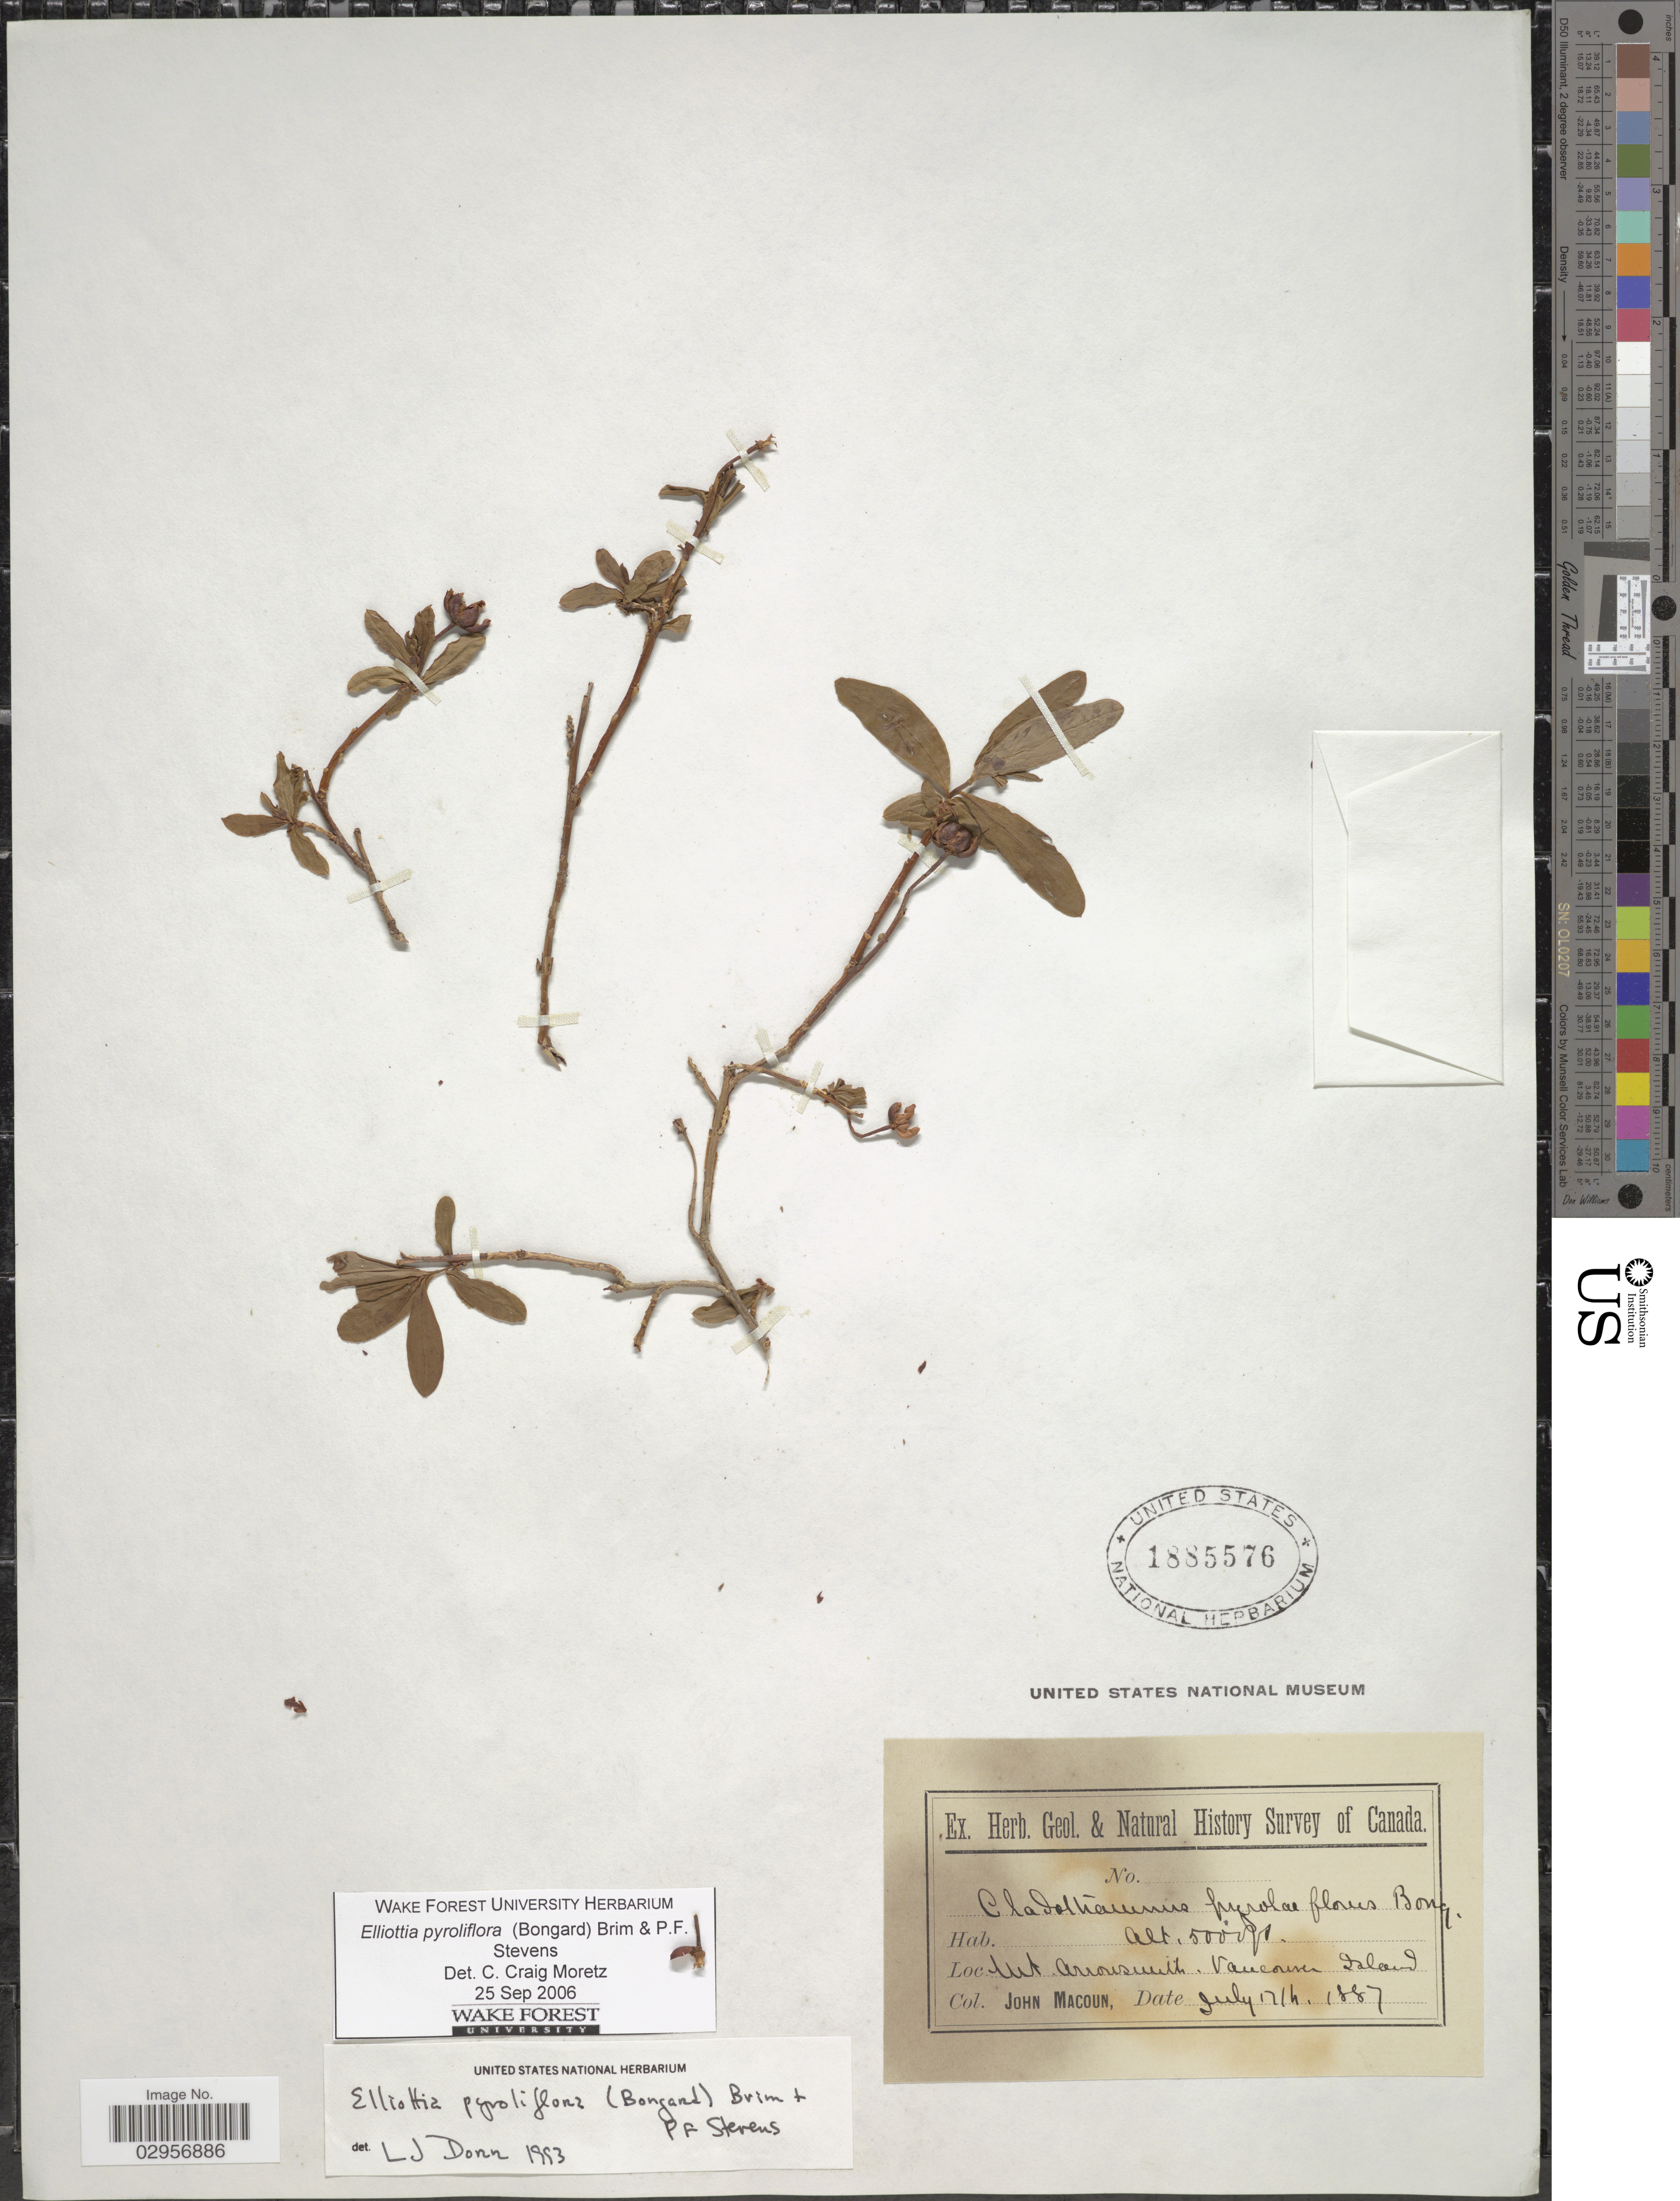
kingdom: Plantae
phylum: Tracheophyta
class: Magnoliopsida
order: Ericales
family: Ericaceae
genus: Elliottia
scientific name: Elliottia pyroliflora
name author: (Bong.) P.F. Stevens & Brim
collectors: J. Macoun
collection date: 1887-07-17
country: Canada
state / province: British Columbia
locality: Mt. Arronsmith, Vancouver Island.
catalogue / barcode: US 1885576